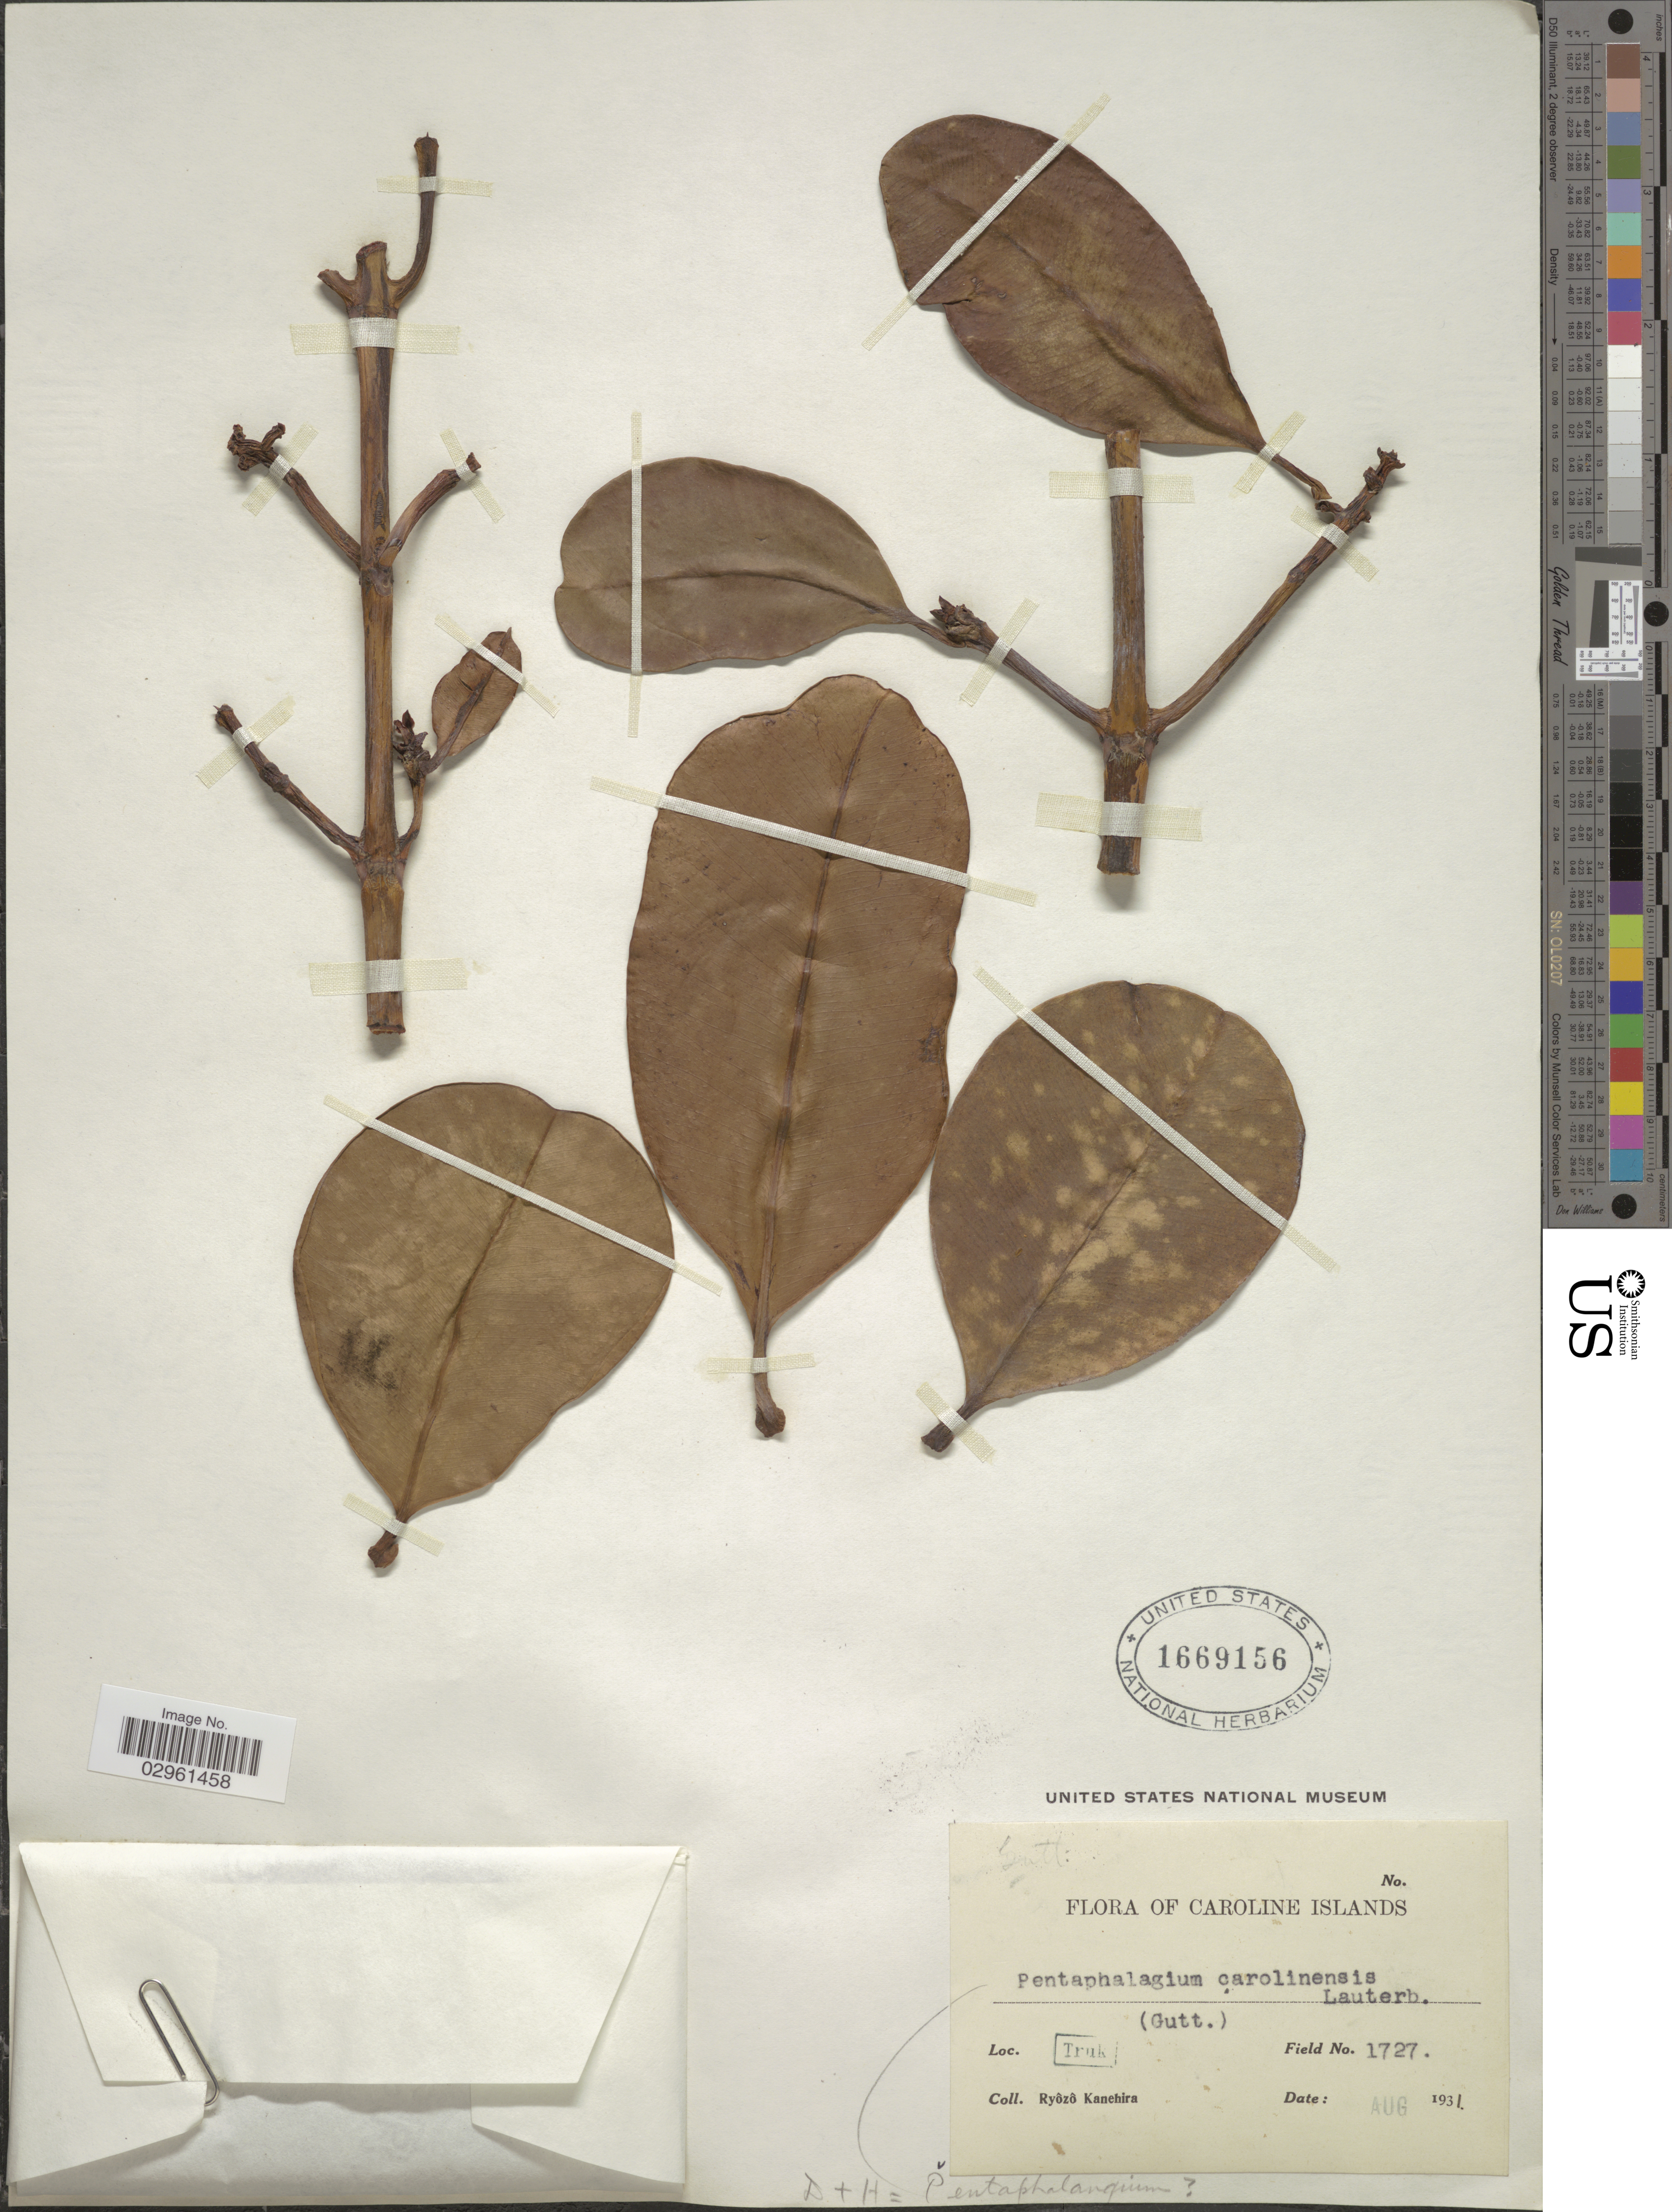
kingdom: Plantae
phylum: Tracheophyta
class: Magnoliopsida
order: Malpighiales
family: Clusiaceae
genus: Garcinia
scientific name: Garcinia carolinensis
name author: (Lauterb.) Kosterm.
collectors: R. Kanehira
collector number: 1727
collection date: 1931-08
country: Micronesia, Federated States of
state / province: Truk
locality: Caroline Islands.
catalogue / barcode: US 1669156